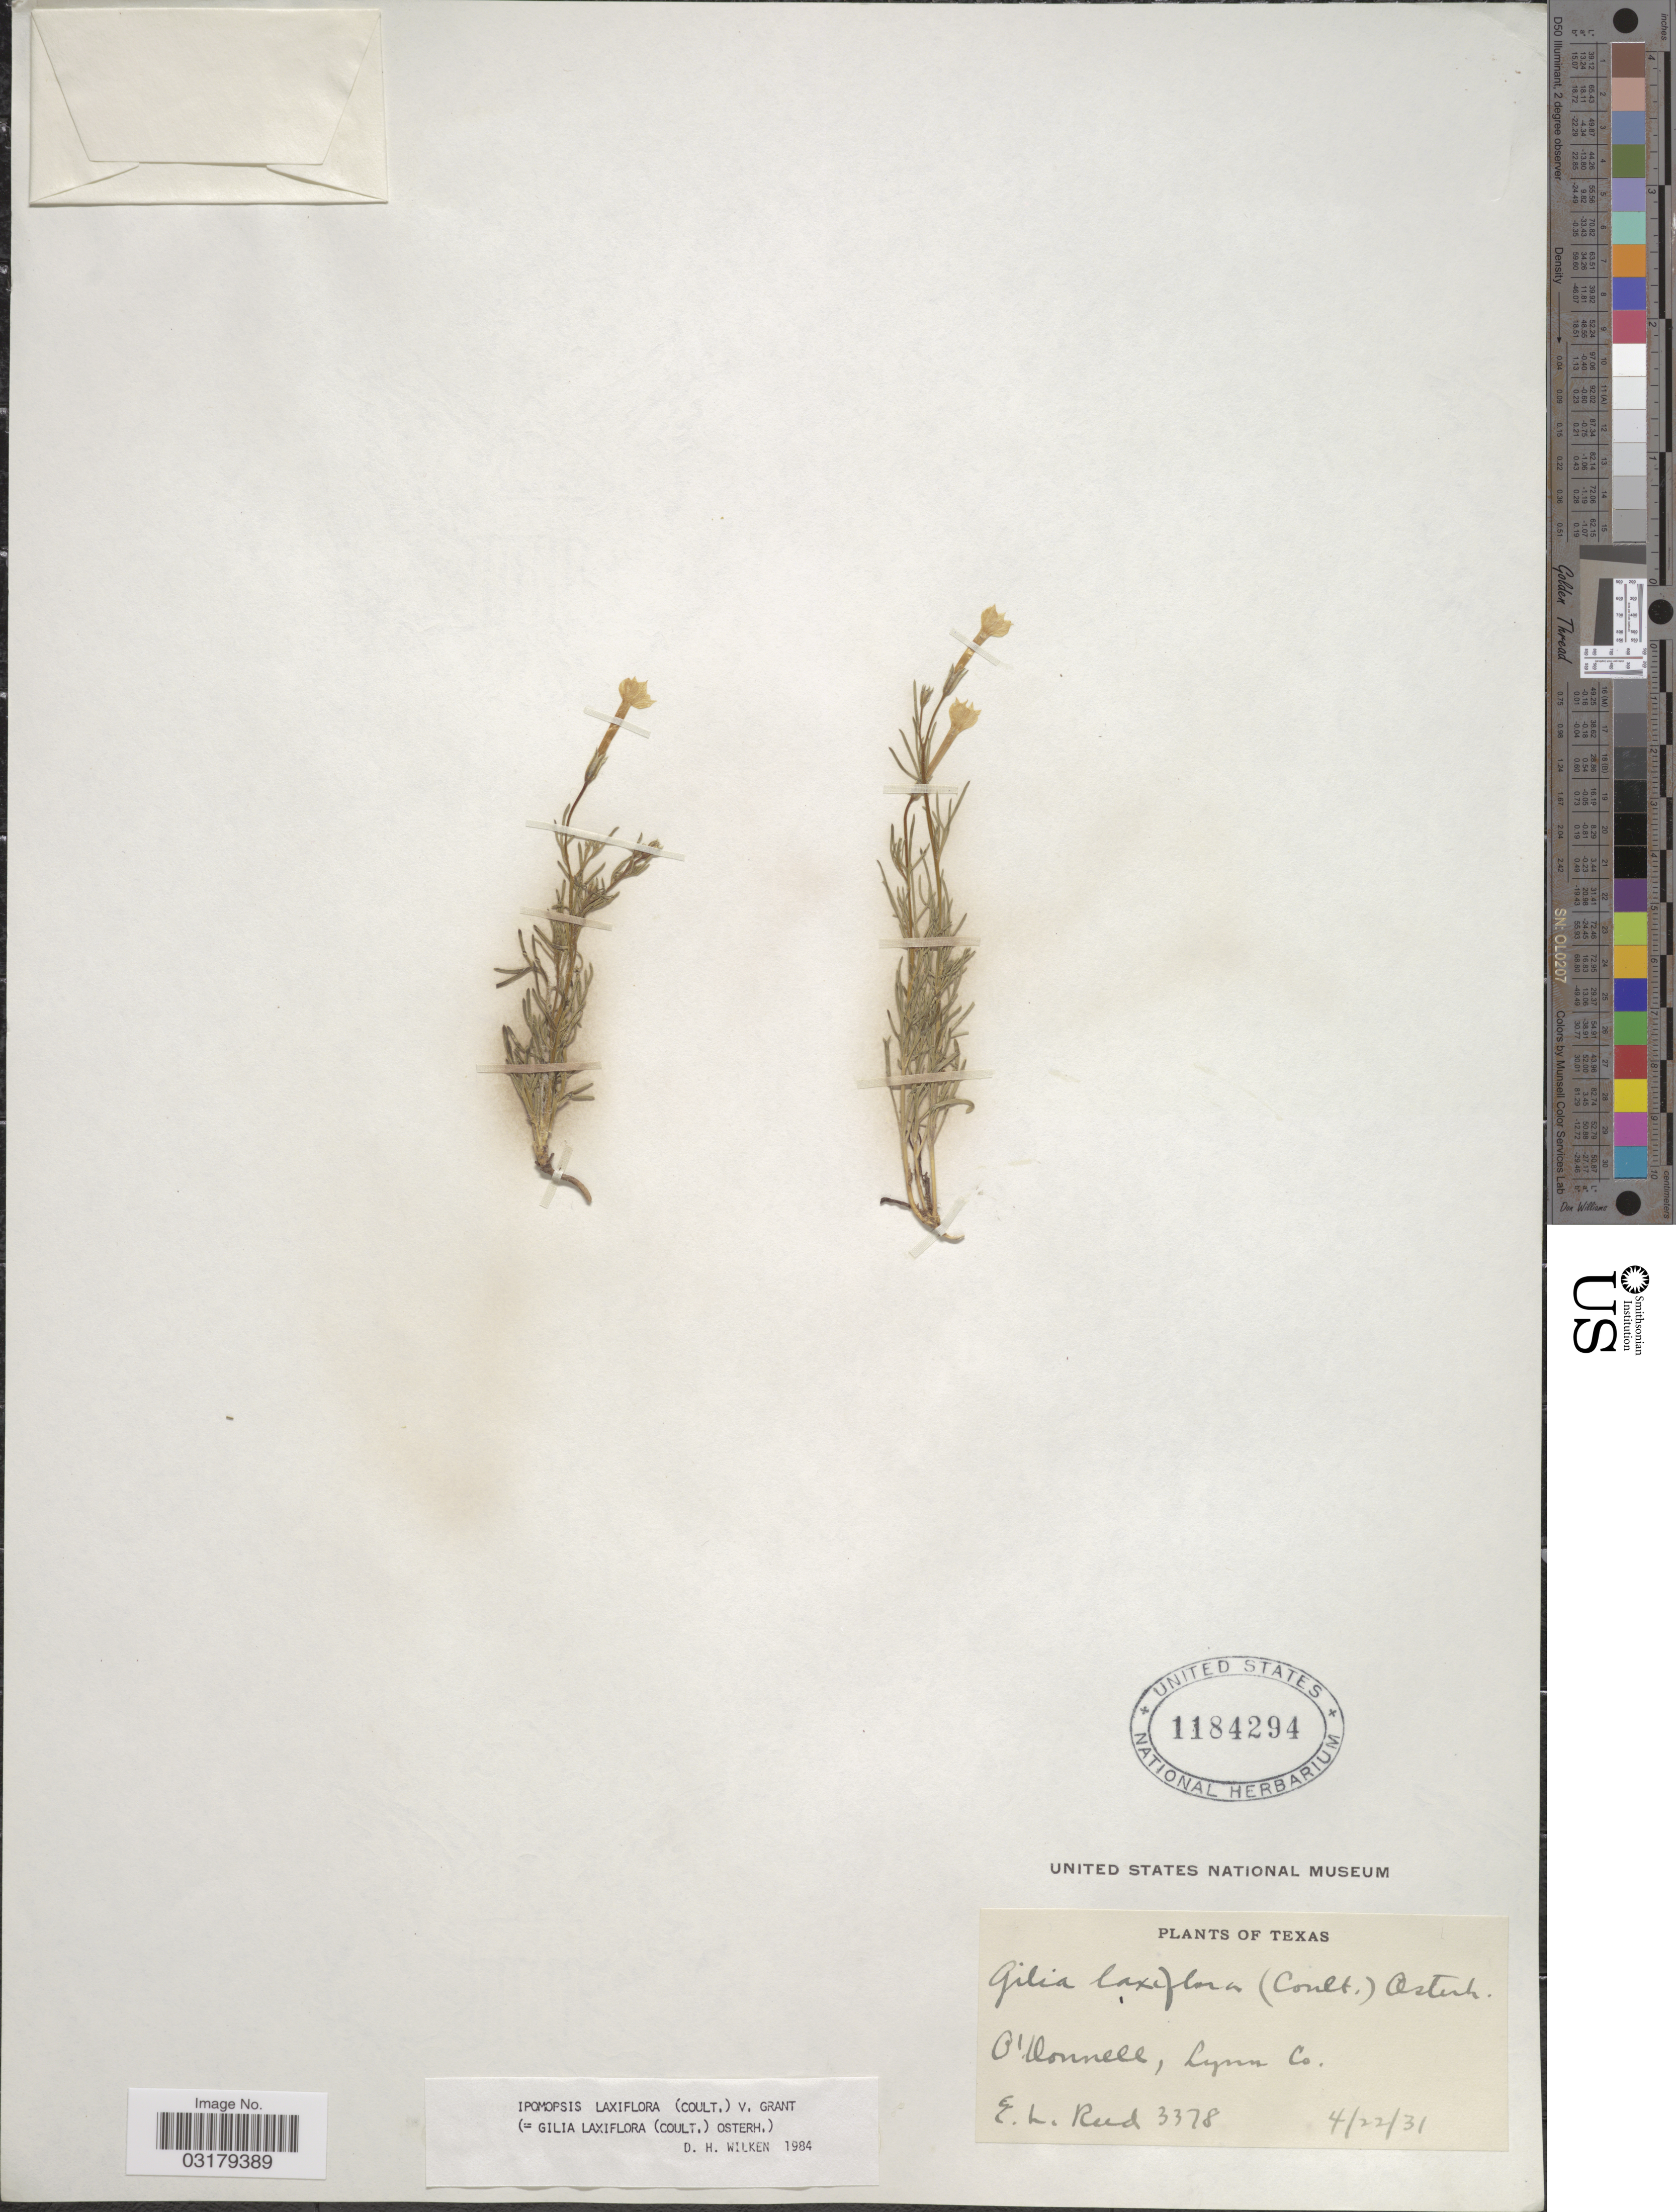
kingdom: Plantae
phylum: Tracheophyta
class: Magnoliopsida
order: Ericales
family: Polemoniaceae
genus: Ipomopsis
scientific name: Ipomopsis laxiflora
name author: (J.M. Coult.) V.E. Grant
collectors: E. Reed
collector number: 3378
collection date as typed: Transcribed d/m/y: 22/4/31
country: United States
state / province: Texas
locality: O'Donnell, Lynn Co.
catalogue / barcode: US 1184294